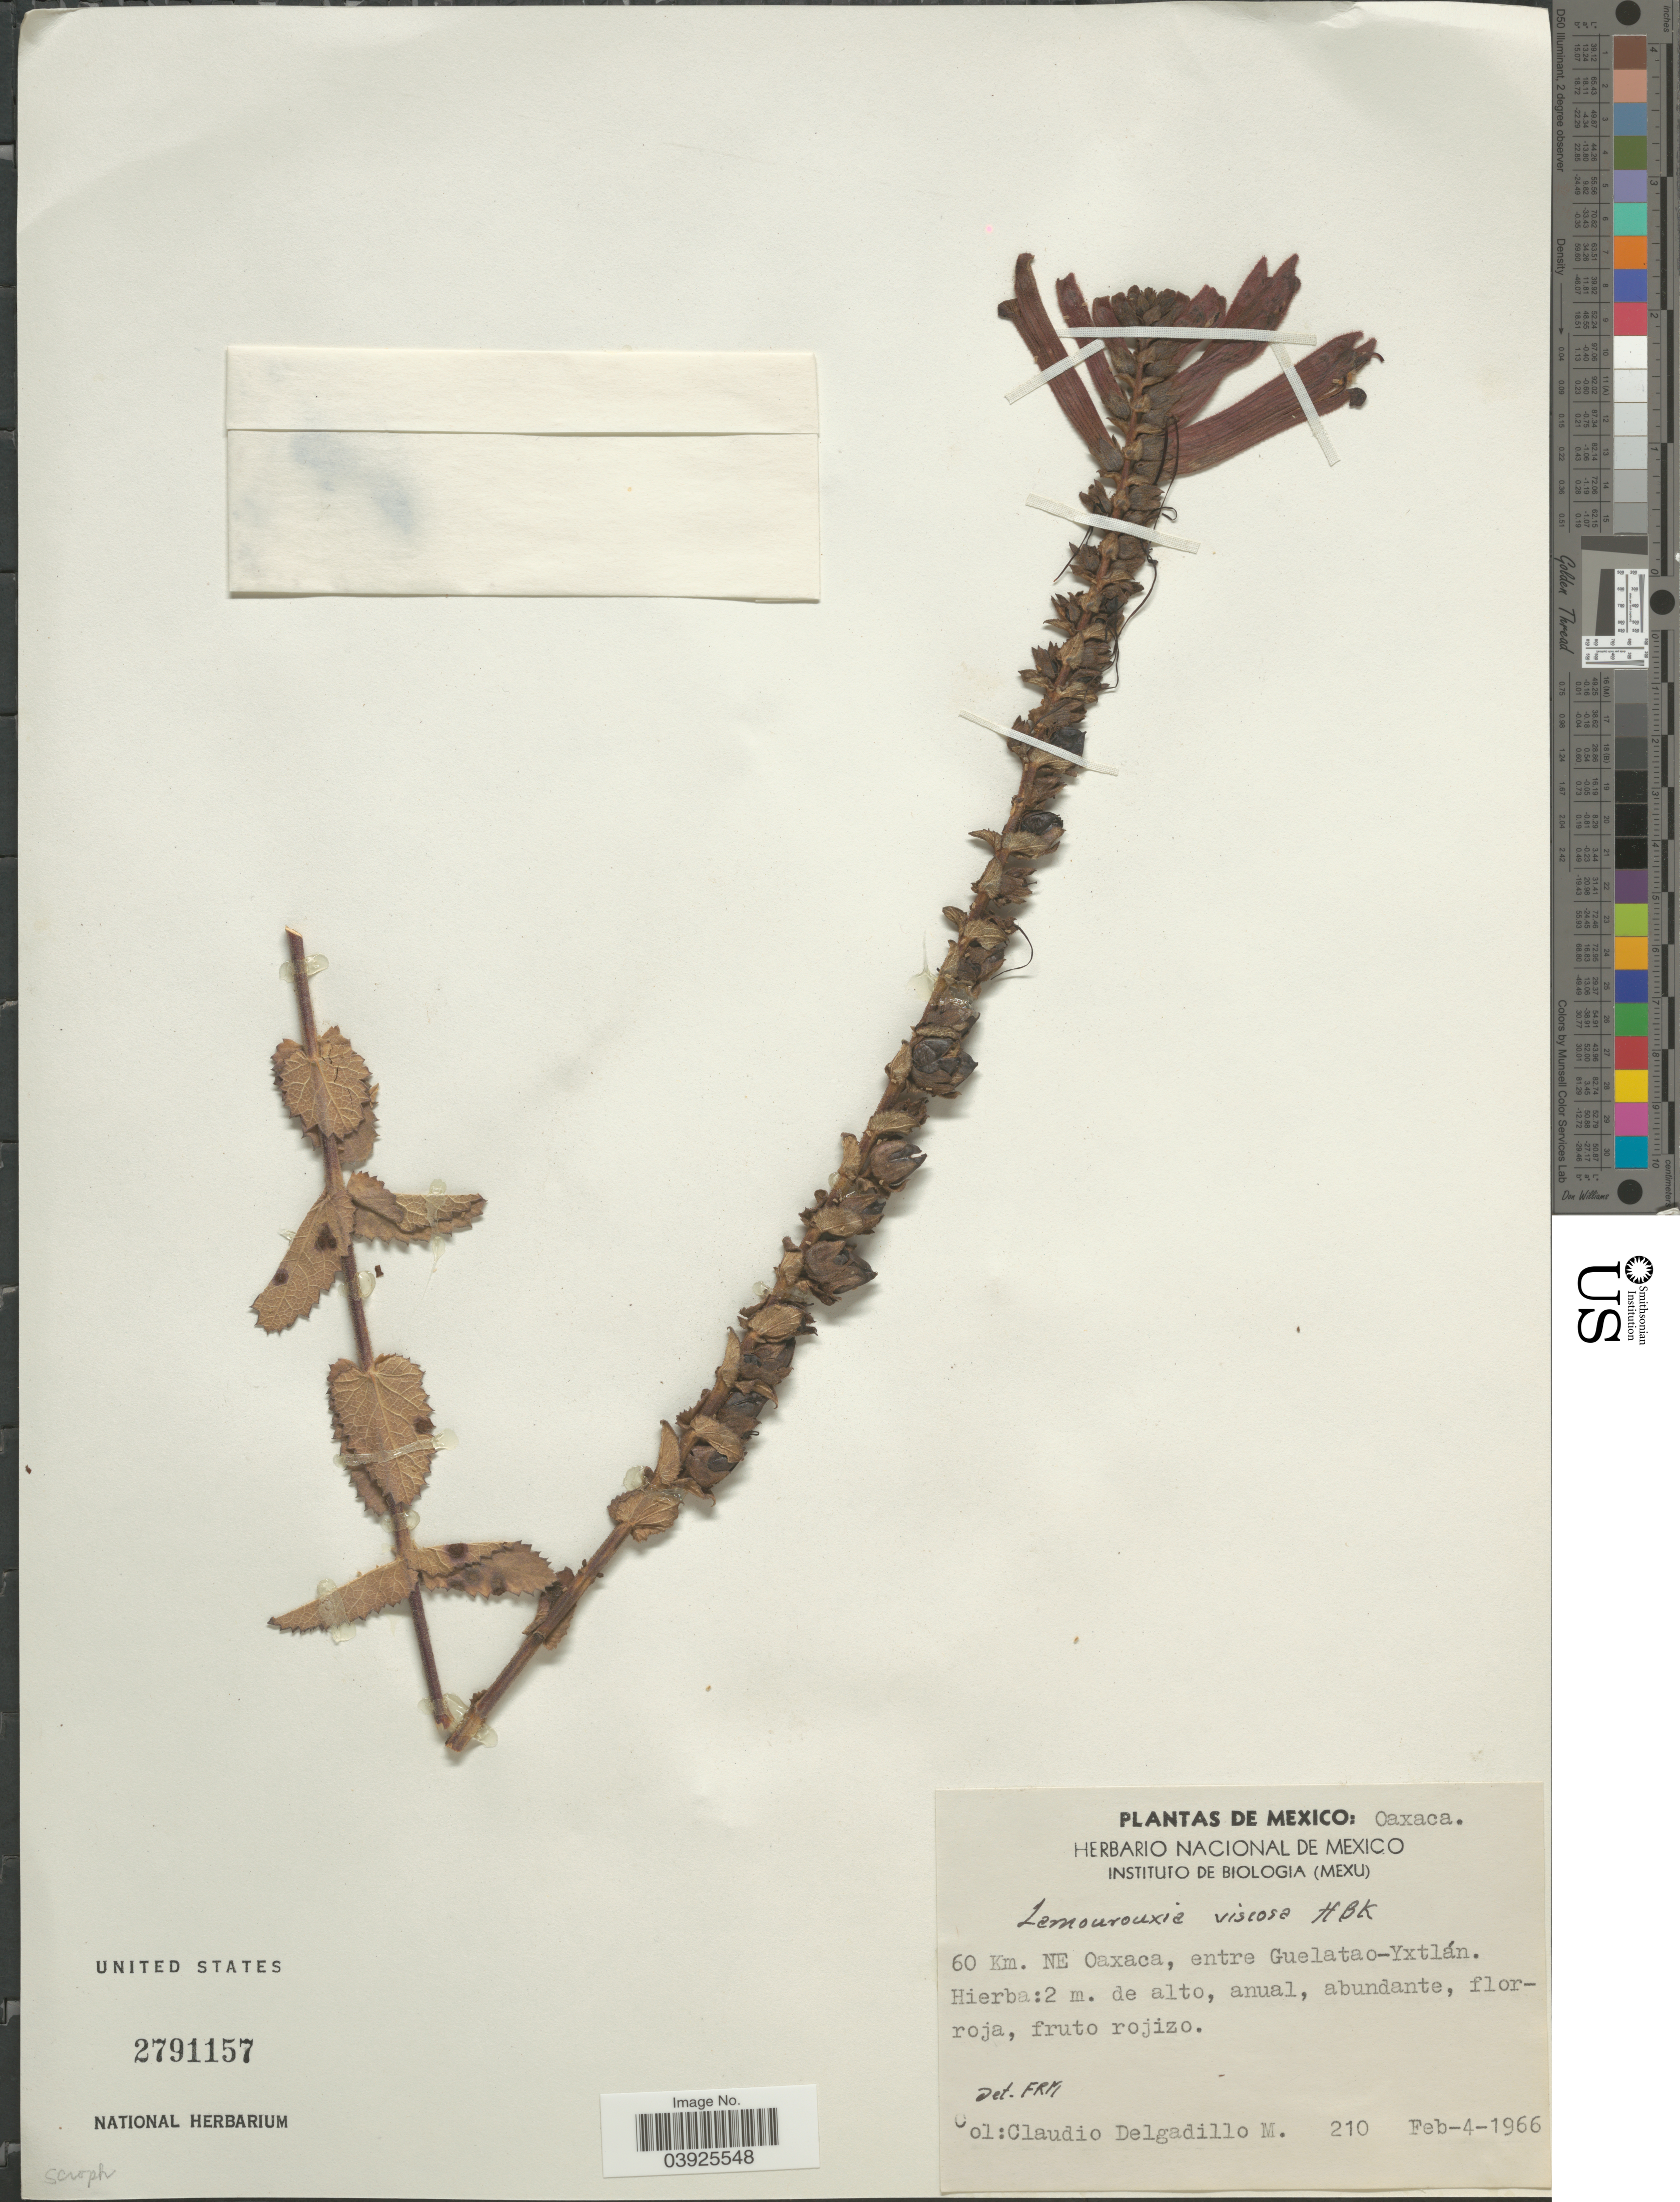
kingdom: Plantae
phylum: Tracheophyta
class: Magnoliopsida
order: Lamiales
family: Orobanchaceae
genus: Lamourouxia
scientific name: Lamourouxia viscosa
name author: Kunth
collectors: C. Delgadillo-m.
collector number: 210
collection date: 1966-02-04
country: Mexico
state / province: Oaxaca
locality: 60 Km. NE Oaxaca, entre Guelatao-Yxtlán.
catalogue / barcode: US 2791157